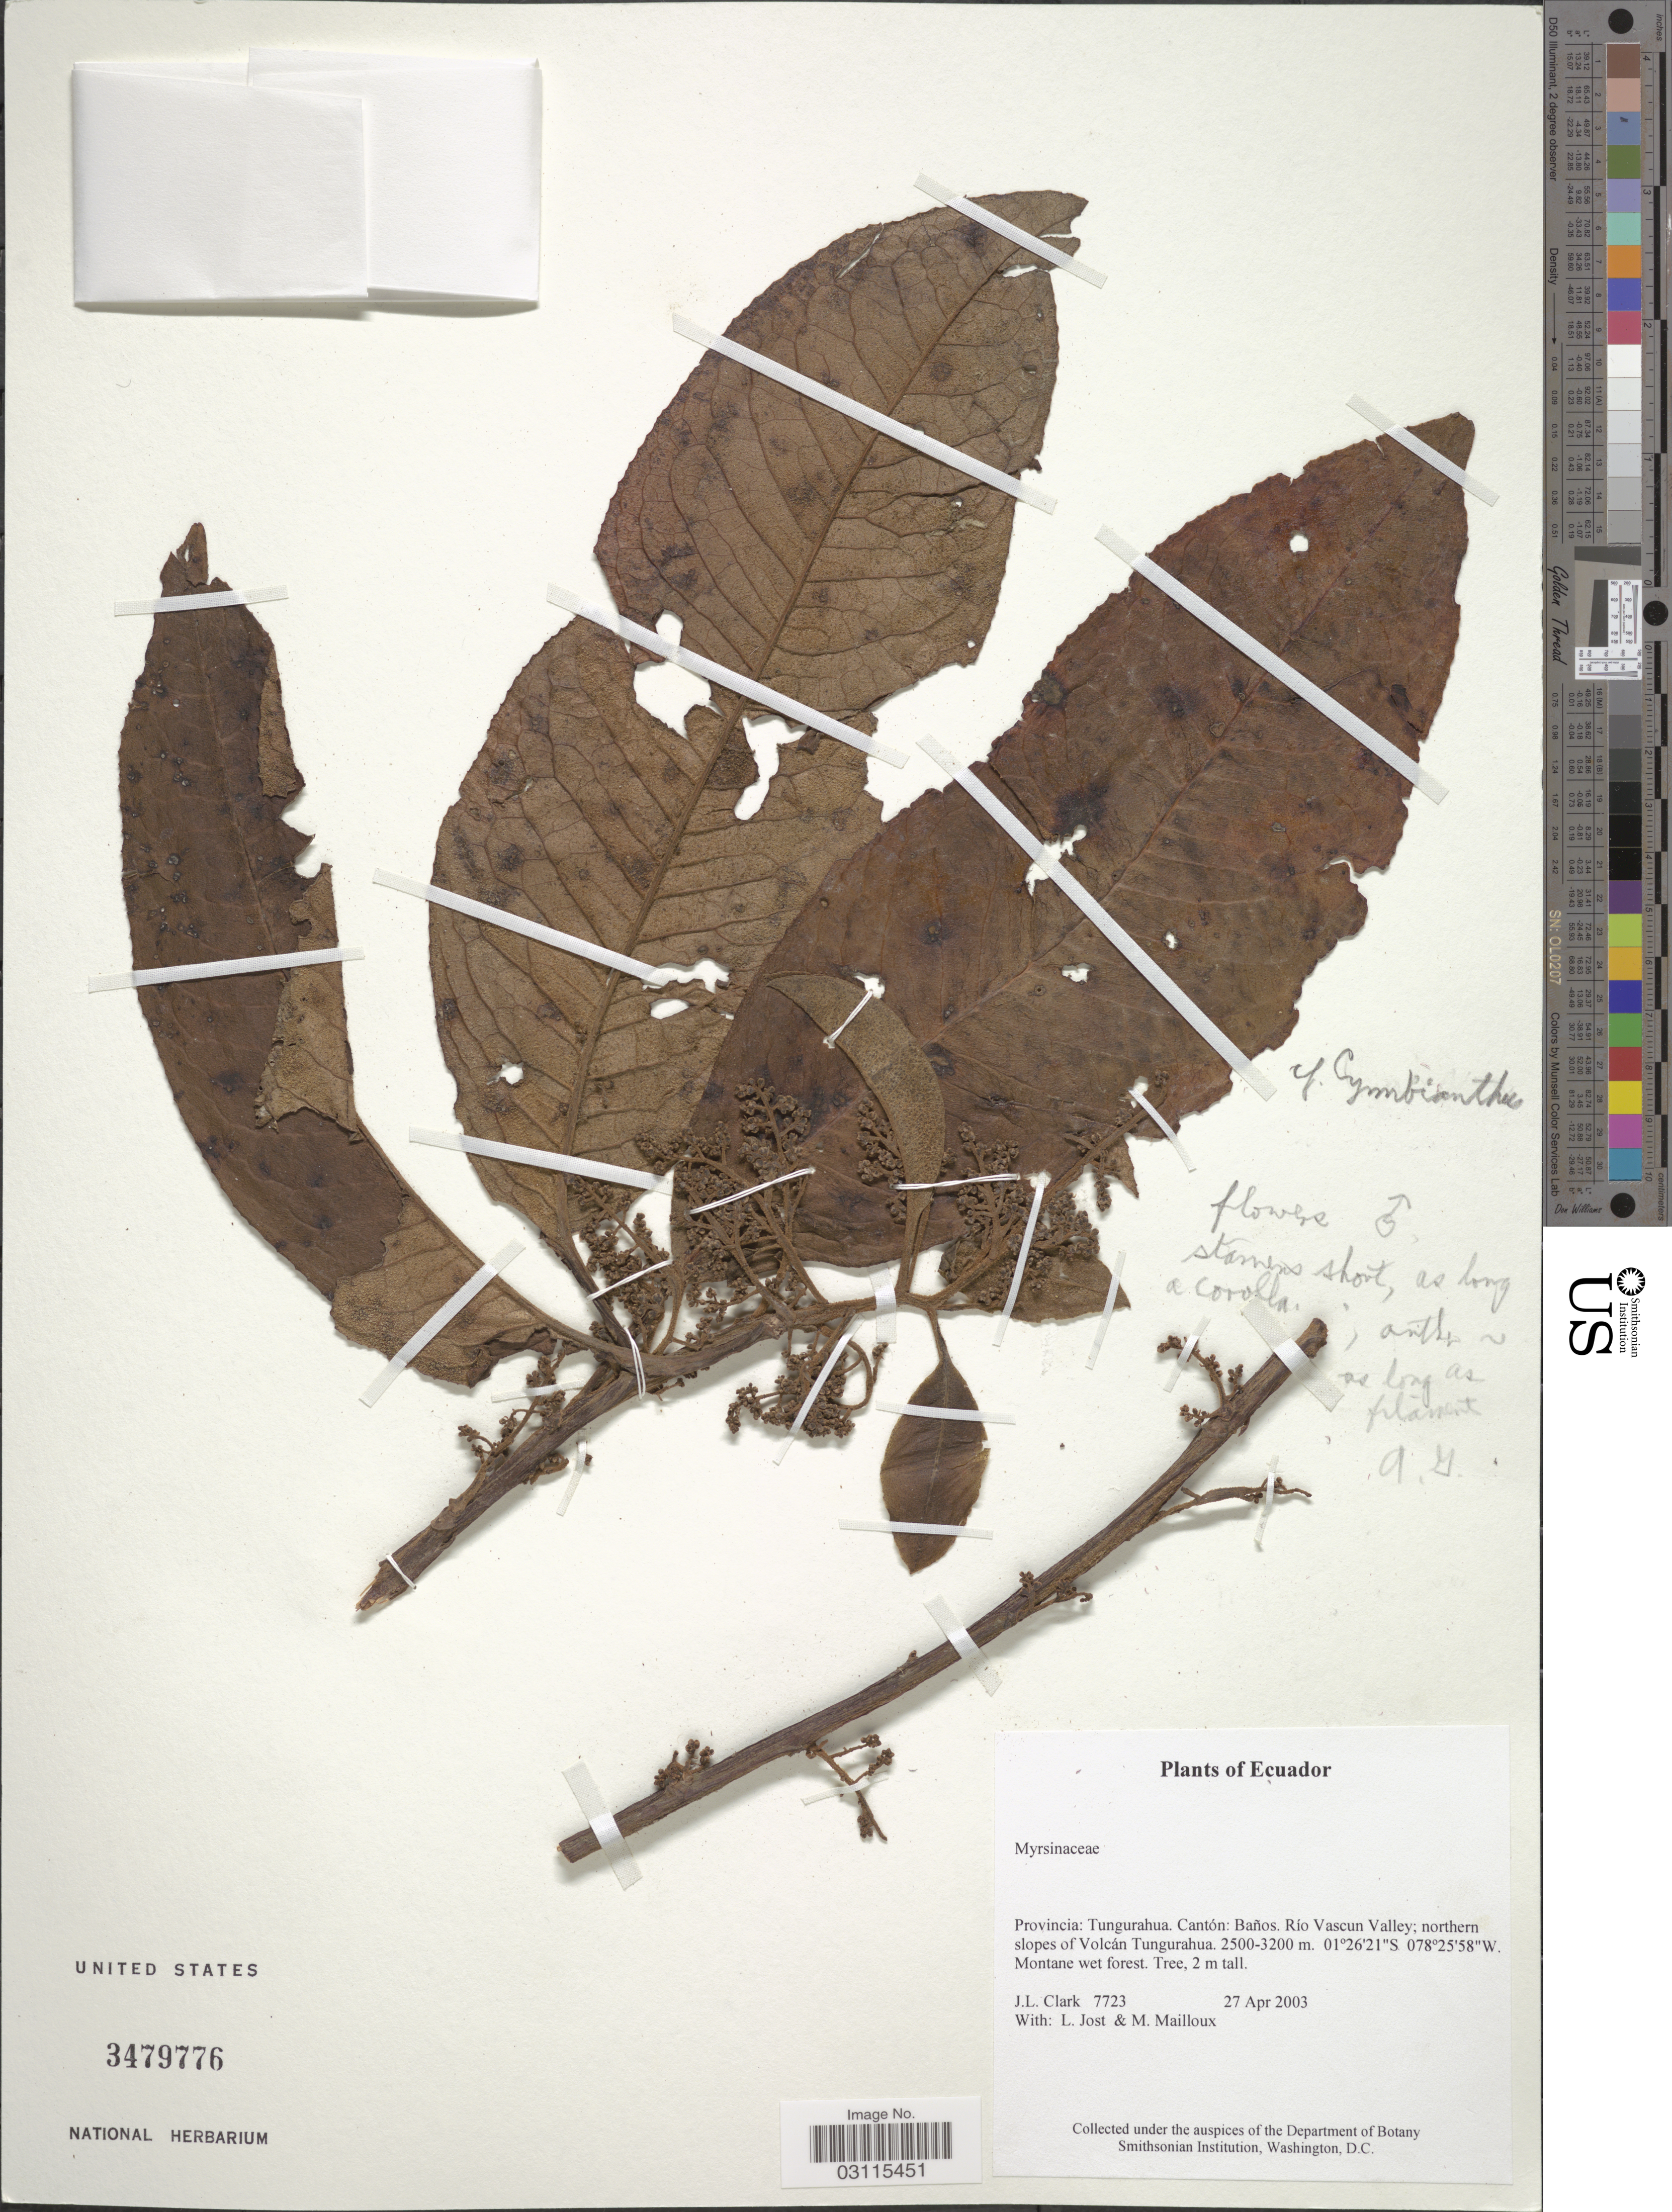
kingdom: Plantae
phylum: Tracheophyta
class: Magnoliopsida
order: Ericales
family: Primulaceae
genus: Cybianthus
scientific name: Cybianthus sp.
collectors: J. L. Clark, L. Jost & M. Mailloux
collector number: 7723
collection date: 2003-04-27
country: Ecuador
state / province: Tungurahua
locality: Provincia: Tungurahua. Cantón: Baños. Río Vascun Valley; northern slopes of Volcán Tungurahua.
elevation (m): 2500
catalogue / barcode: US 3479776